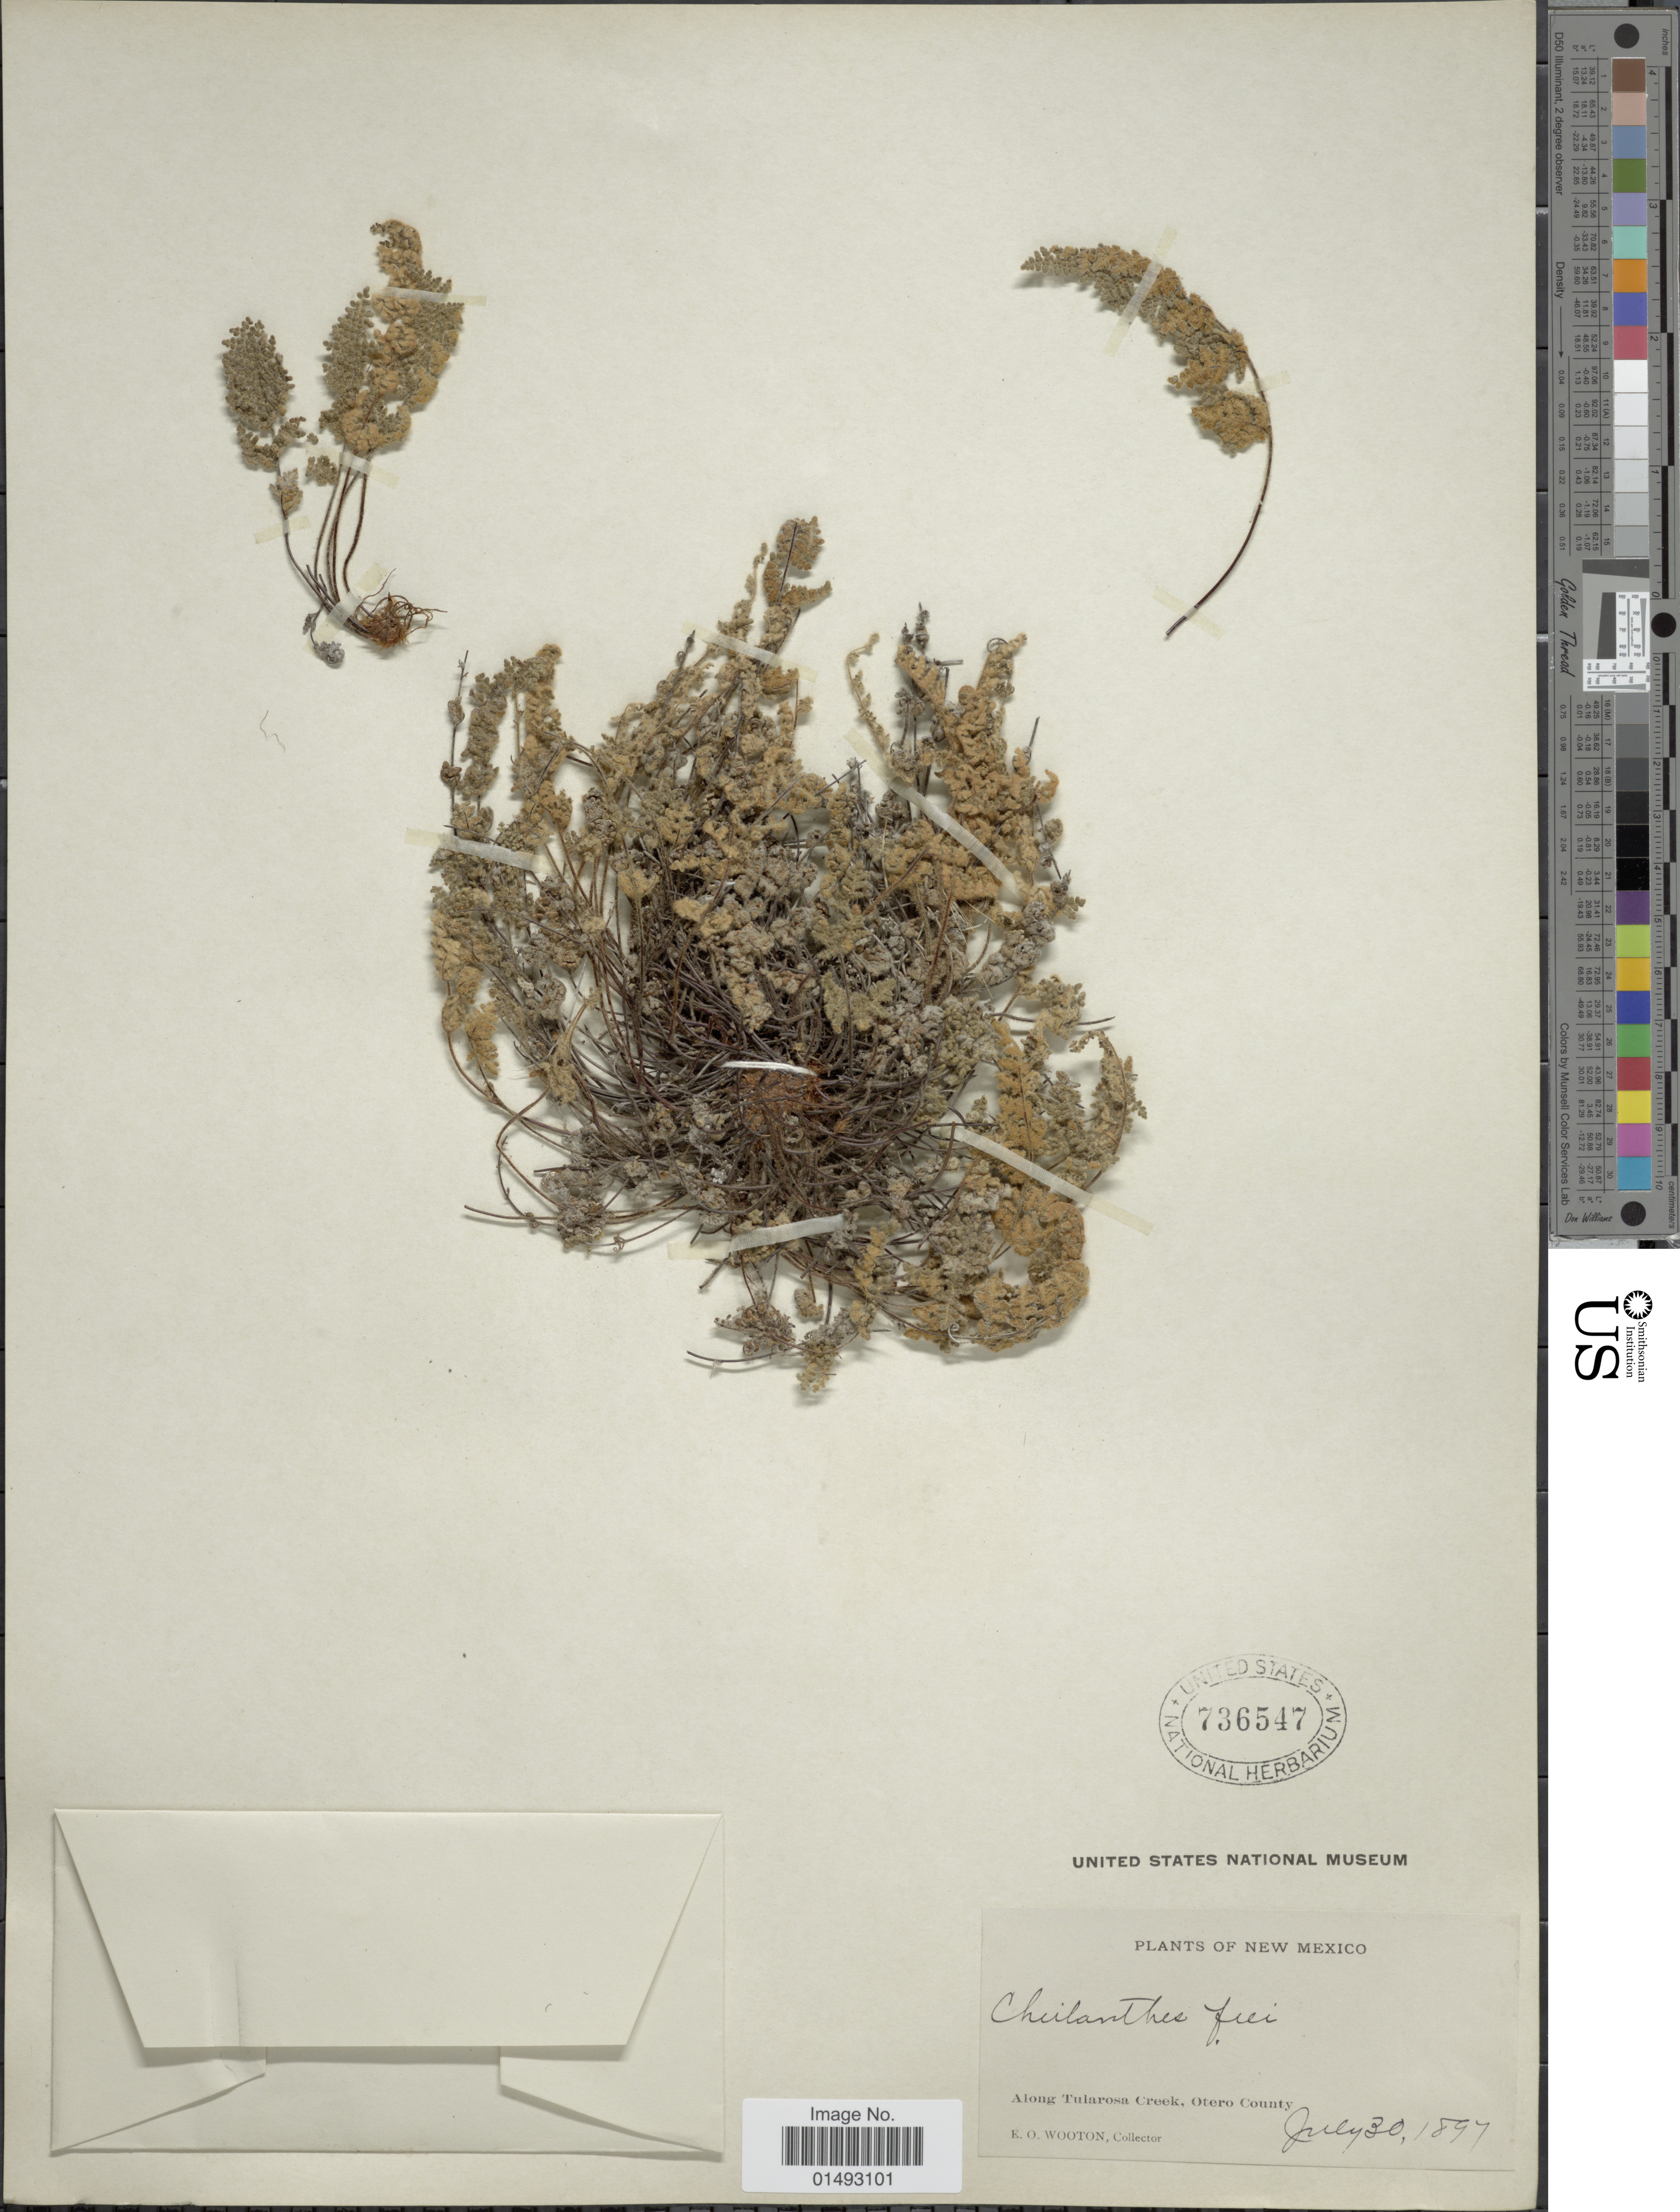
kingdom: Plantae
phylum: Tracheophyta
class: Polypodiopsida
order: Polypodiales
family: Pteridaceae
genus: Myriopteris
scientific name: Myriopteris gracilis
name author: Fée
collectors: E. O. Wooton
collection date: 1897-07-30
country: United States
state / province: New Mexico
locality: Along Tularosa Creek, Otero County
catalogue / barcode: US 736547